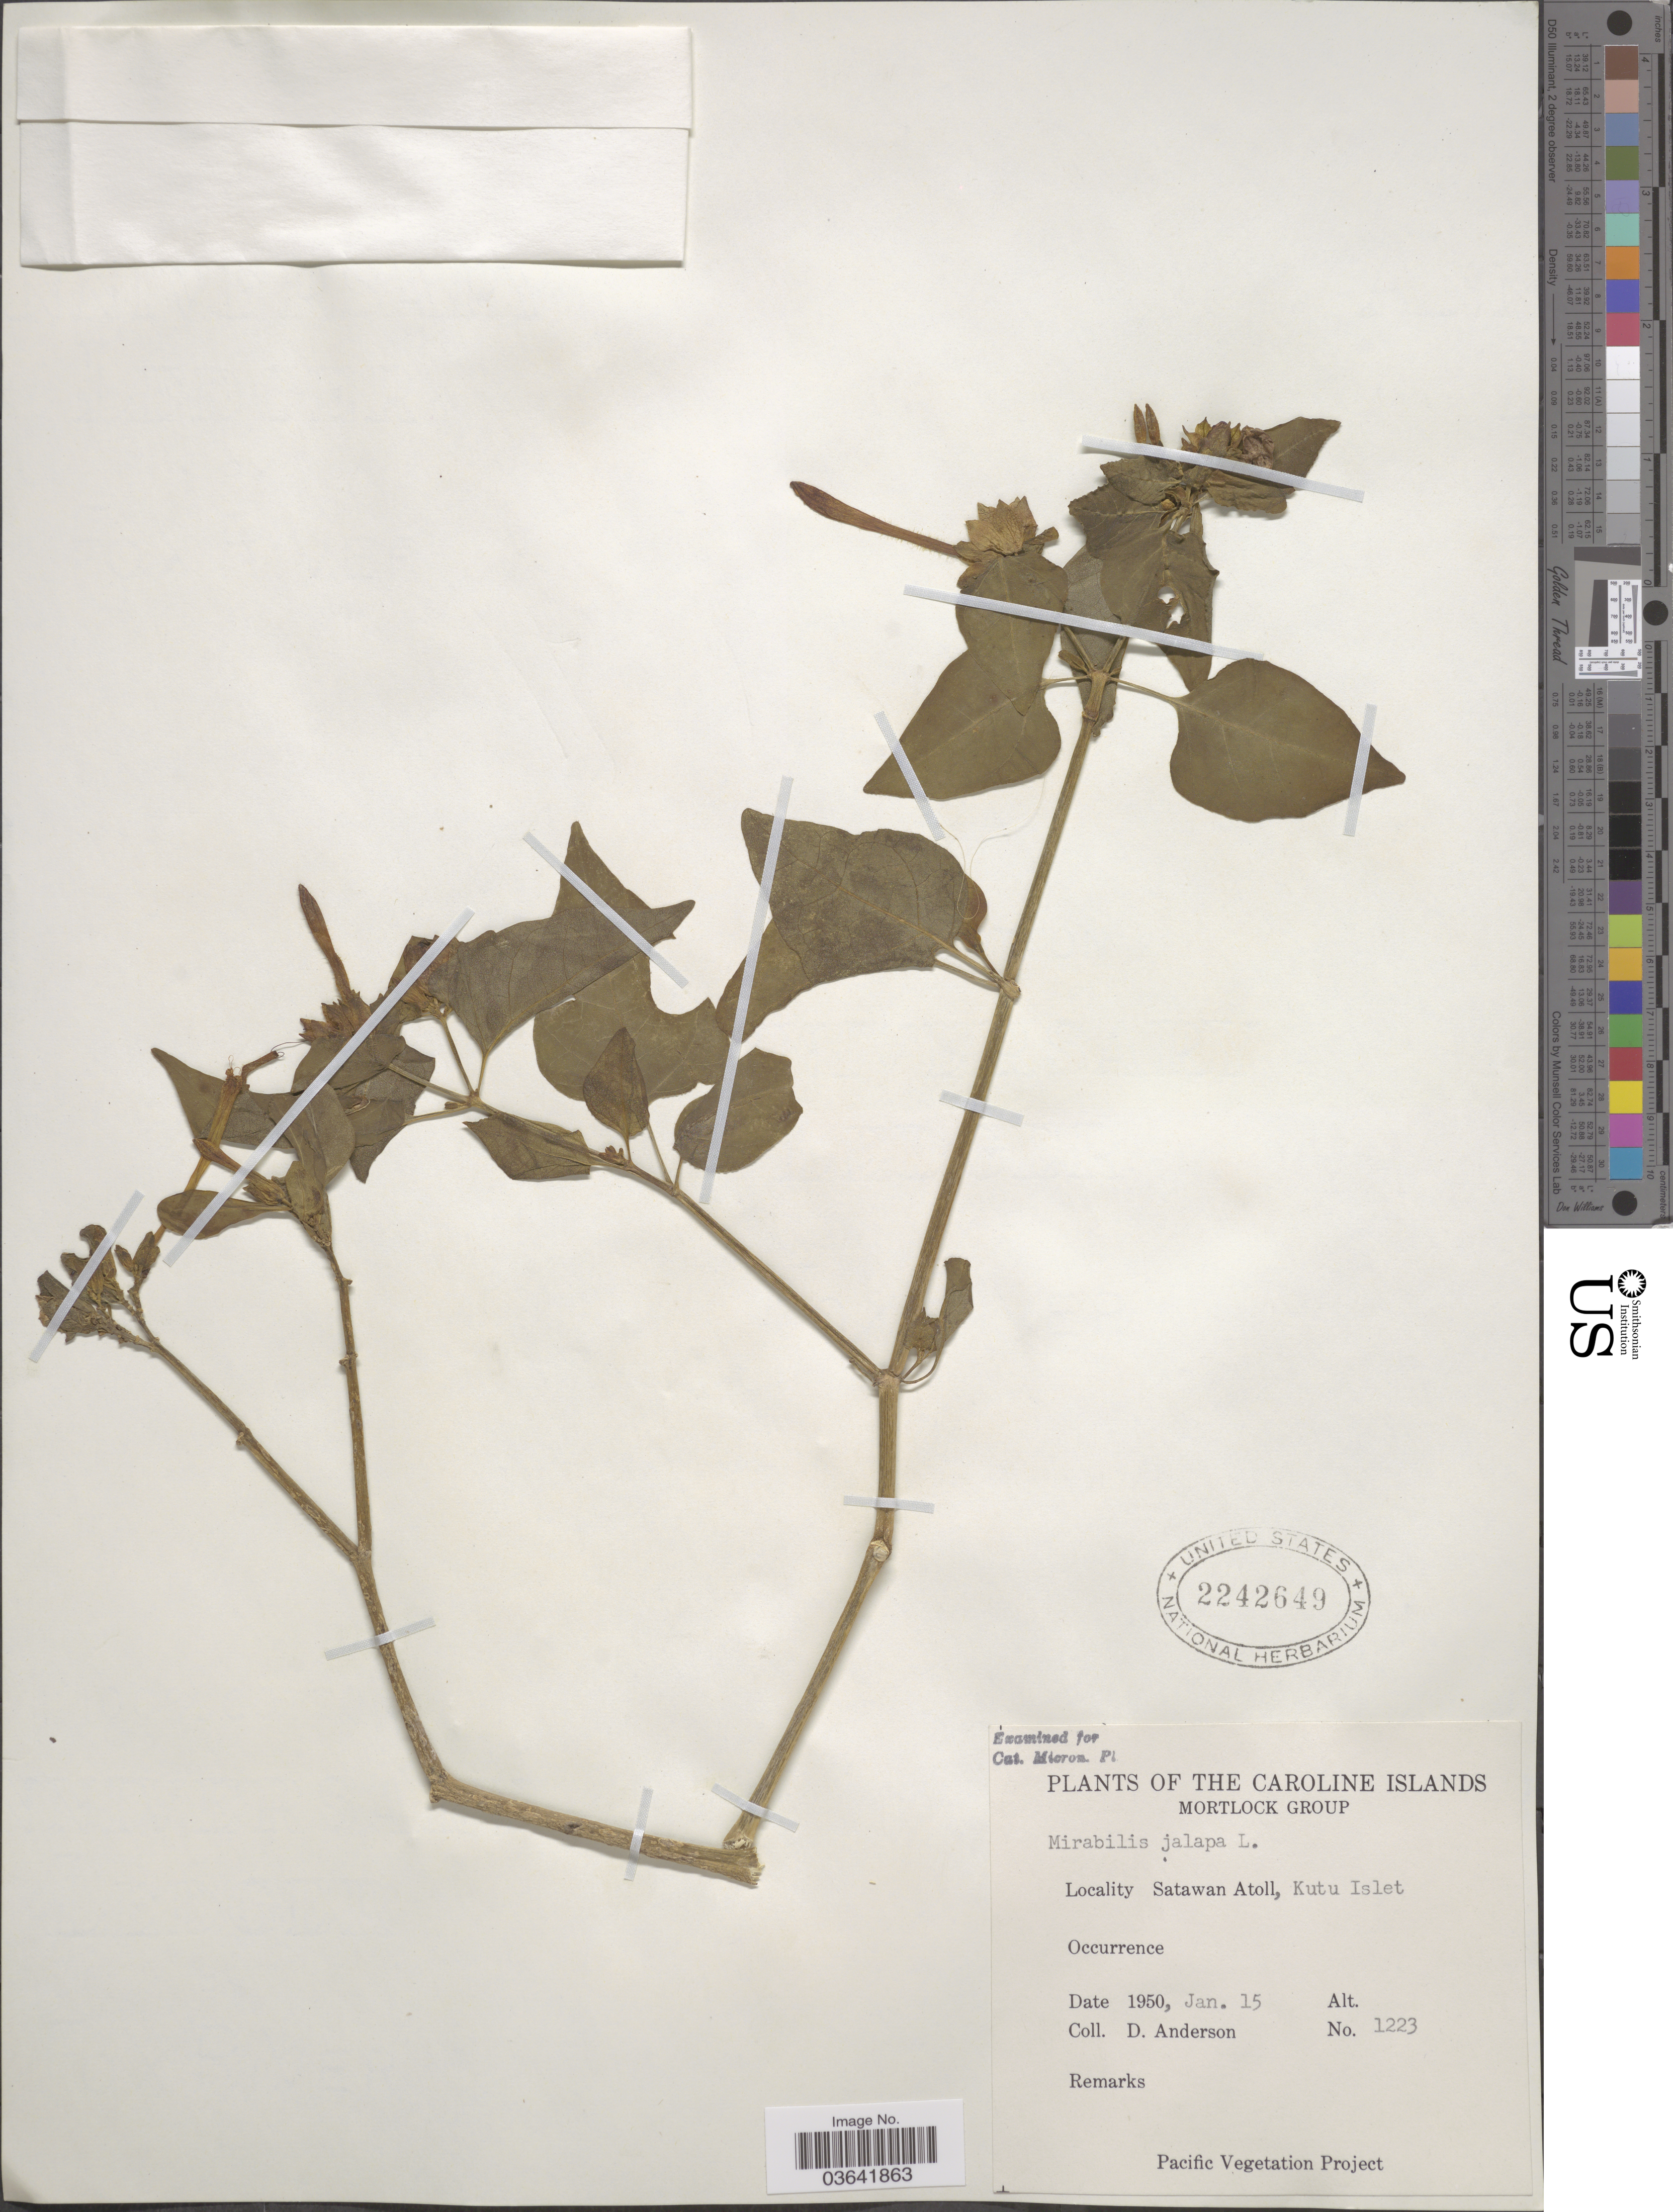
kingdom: Plantae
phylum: Tracheophyta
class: Magnoliopsida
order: Caryophyllales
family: Nyctaginaceae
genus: Mirabilis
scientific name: Mirabilis jalapa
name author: L.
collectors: D. Anderson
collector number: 1223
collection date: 1950-01-15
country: Micronesia, Federated States of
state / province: Truk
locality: The Caroline Islands. Mortlock Group. Satawan Atoll, Kutu Islet.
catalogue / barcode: US 2242649